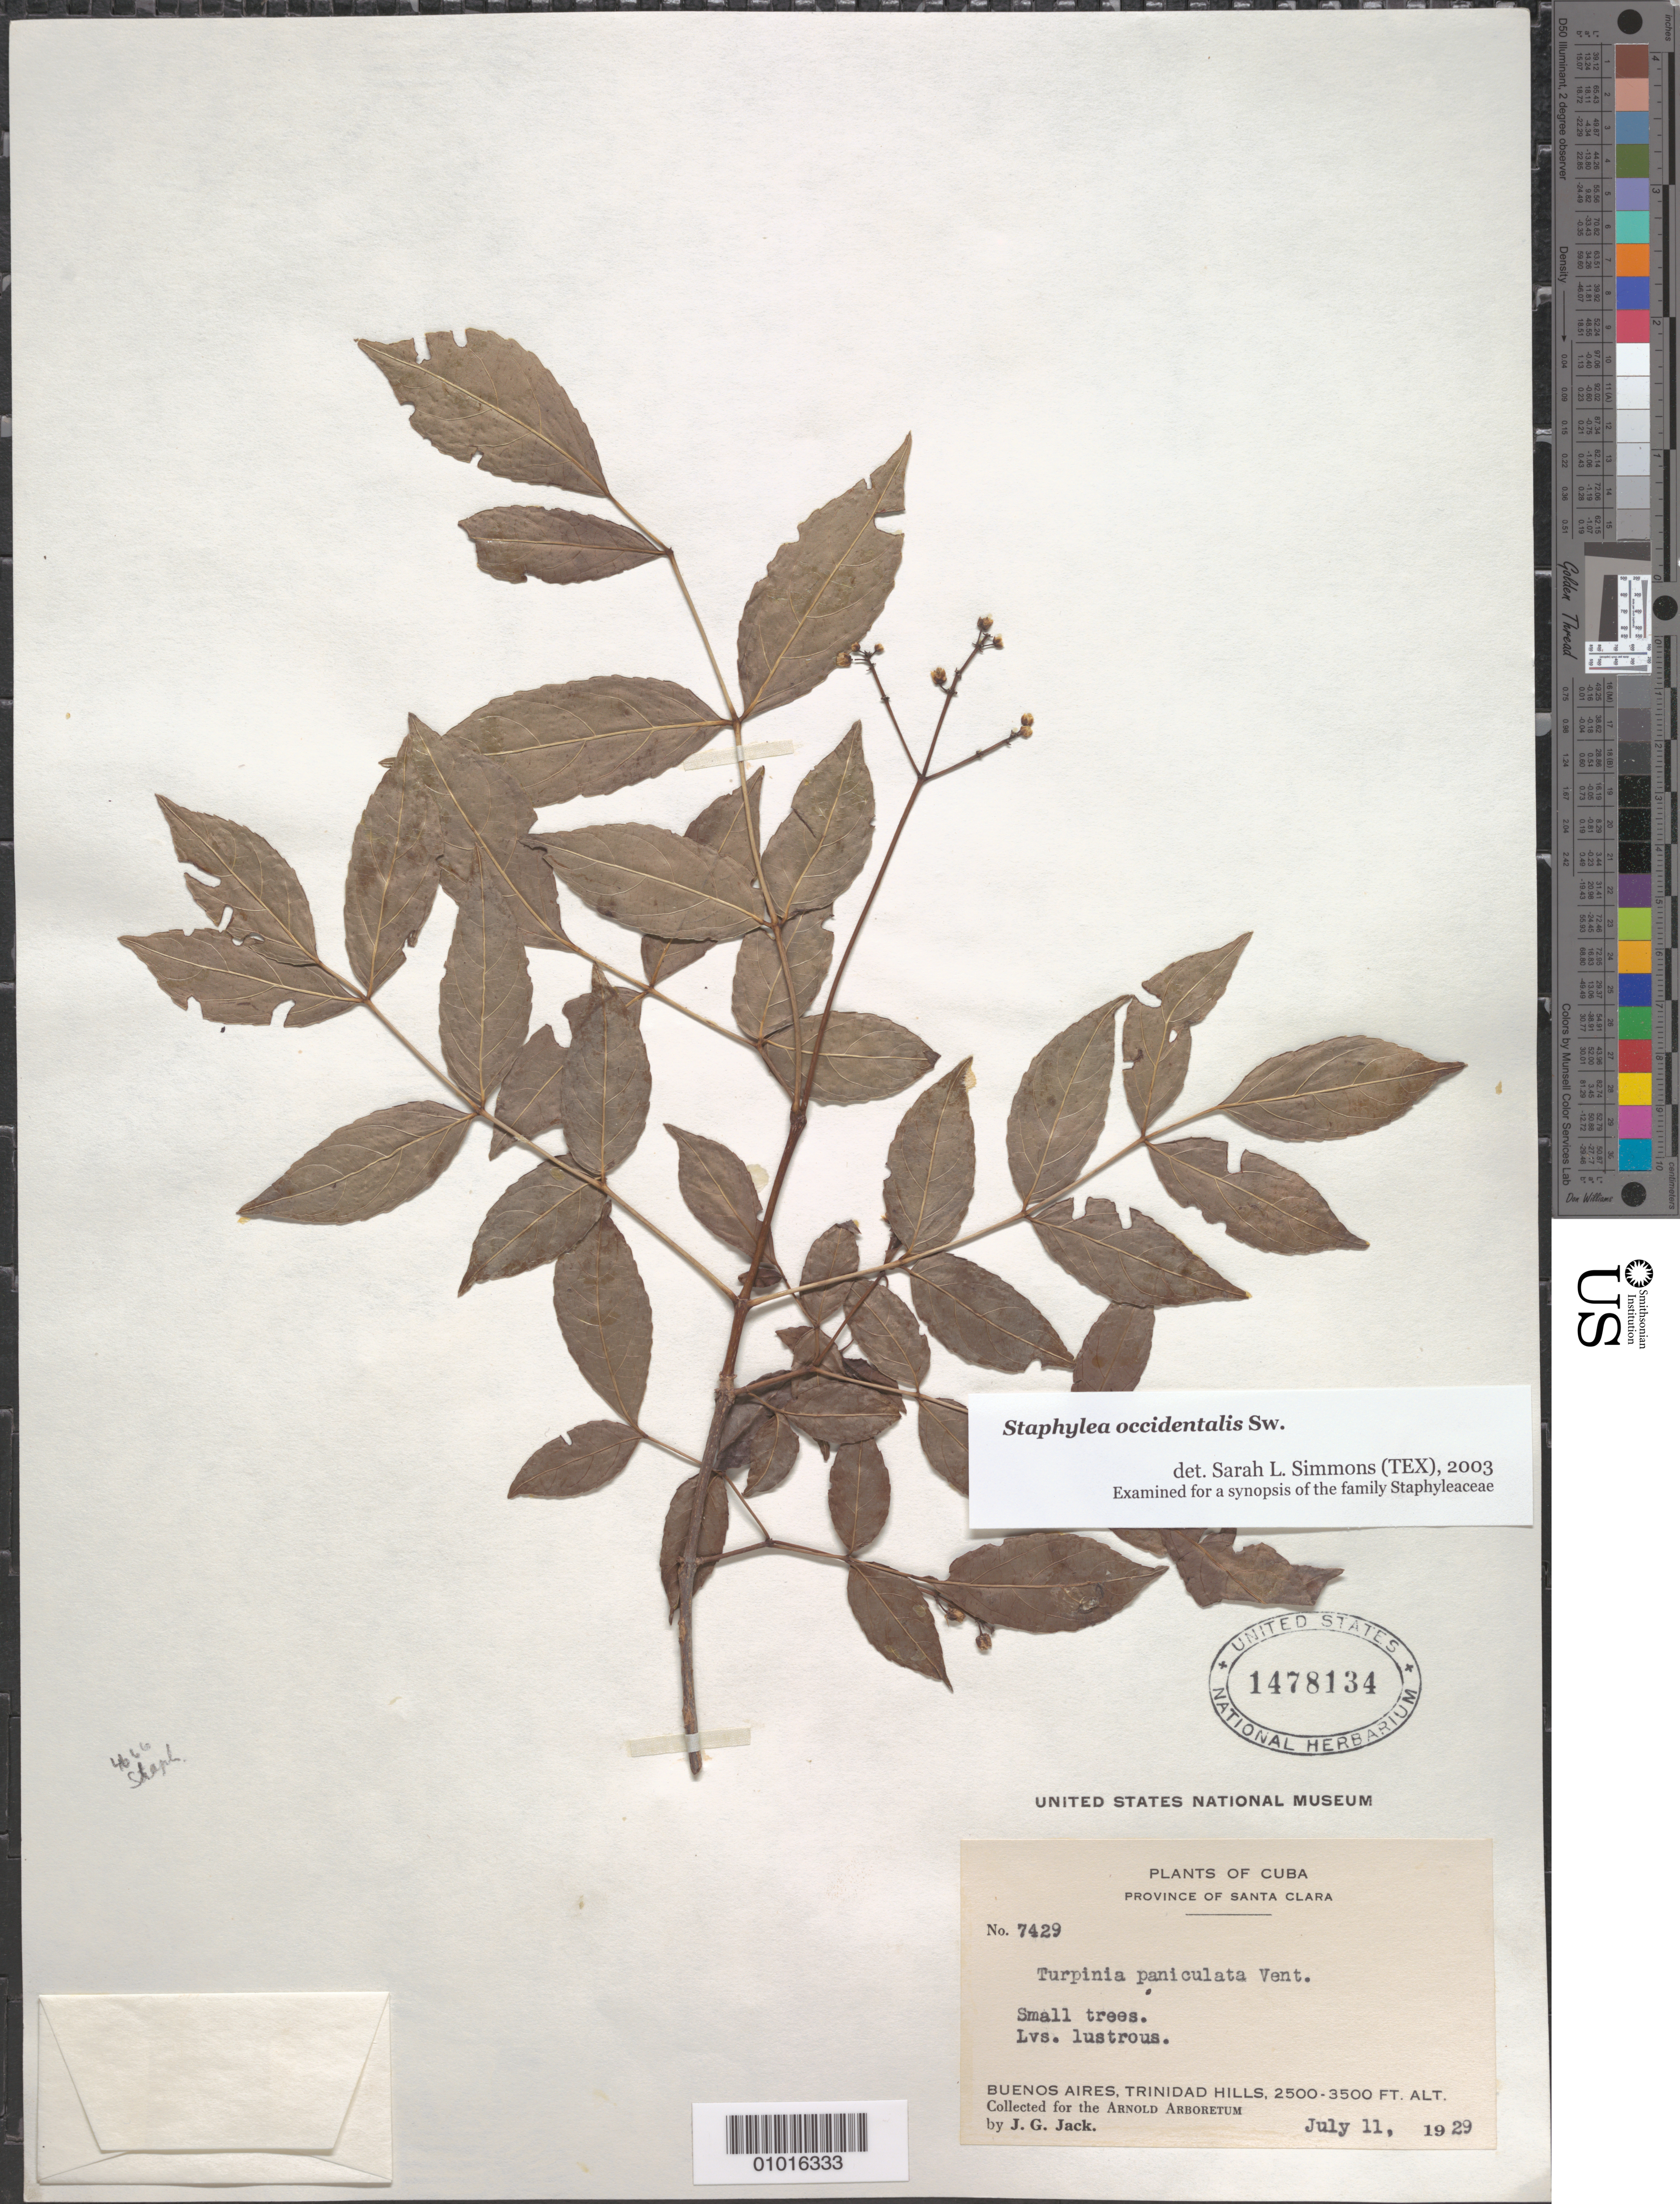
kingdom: Plantae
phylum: Tracheophyta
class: Magnoliopsida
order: Crossosomatales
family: Staphyleaceae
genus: Staphylea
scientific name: Staphylea occidentalis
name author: Sw.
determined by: Simmons, S. L.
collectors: J. G. Jack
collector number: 7429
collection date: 1929-07-11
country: Cuba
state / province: Las Villas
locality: Province of Santa Clara [Los Villas], Buenos Aires, Trinidad Hills.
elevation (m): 762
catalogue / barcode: US 1478134